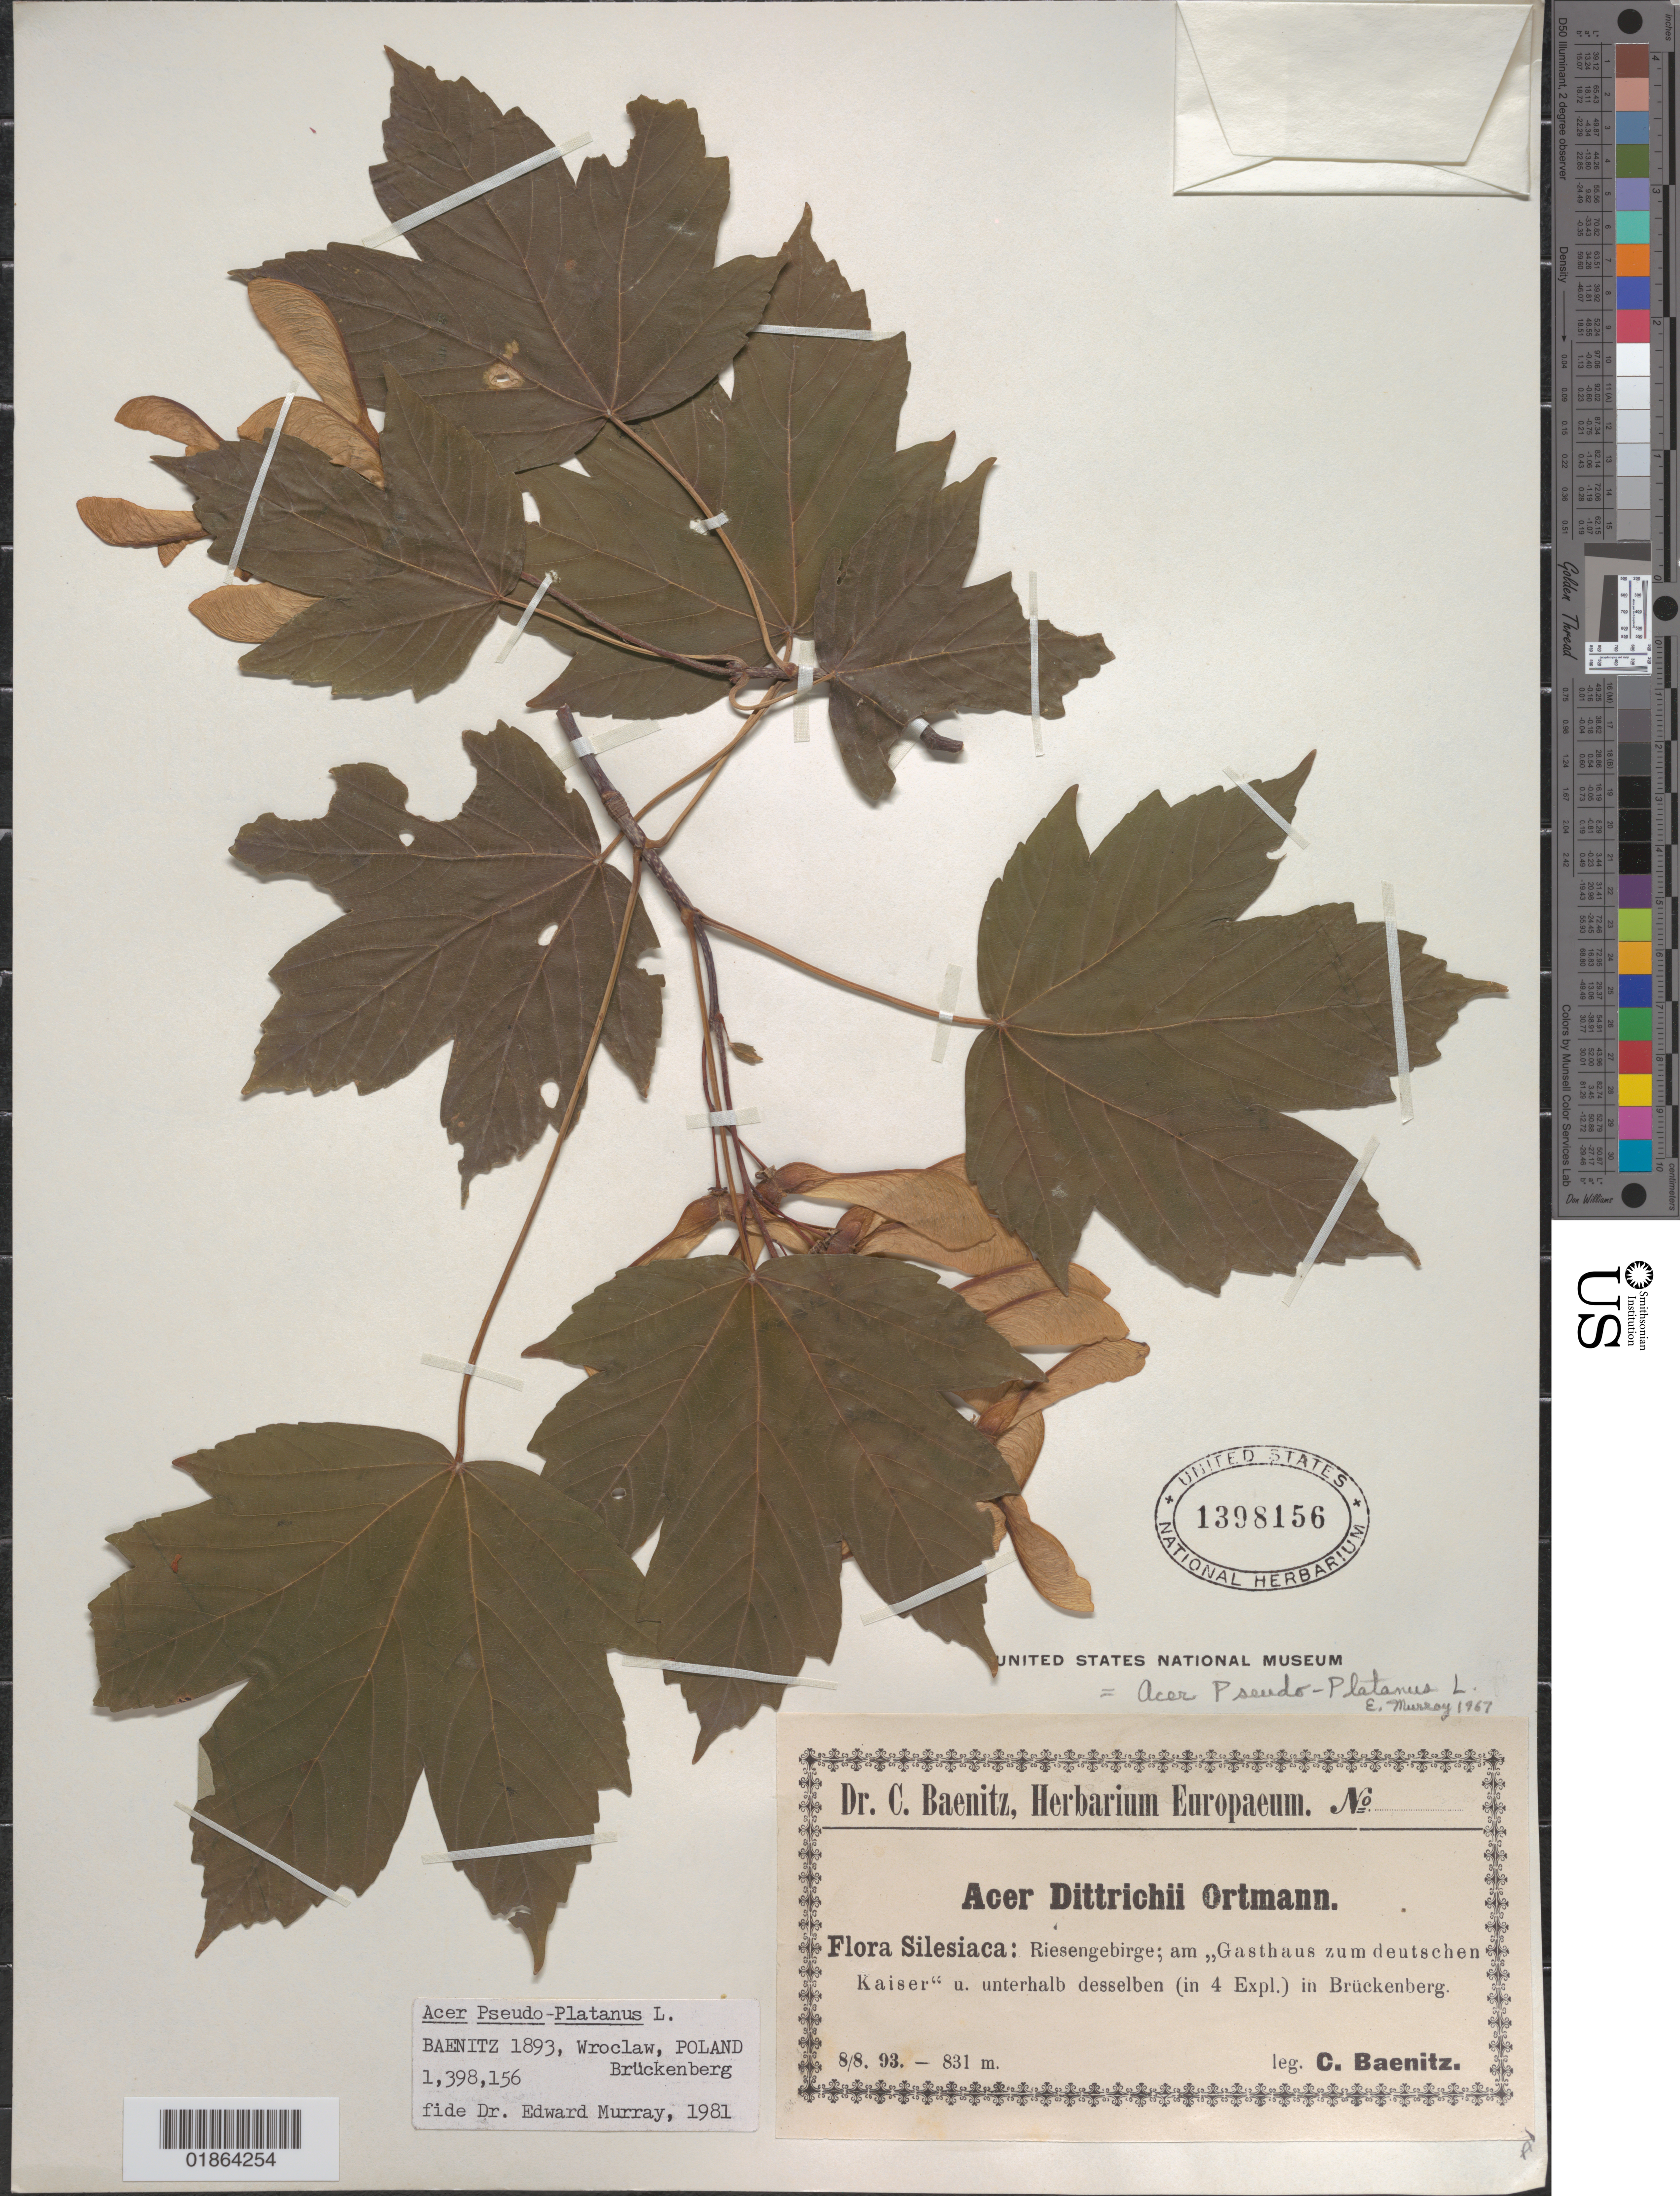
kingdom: Plantae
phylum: Tracheophyta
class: Magnoliopsida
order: Sapindales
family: Sapindaceae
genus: Acer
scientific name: Acer pseudoplatanus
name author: L.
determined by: Murray, Edward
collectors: C. G. Baenitz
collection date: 1893-08-08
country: Poland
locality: Silesiaca: Riesengebirge; am "Gasthaus zum deutschen Kaiser" u. unterhalb desselben (in 4 Expl.) in Brückenberg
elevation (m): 831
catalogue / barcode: US 1398156